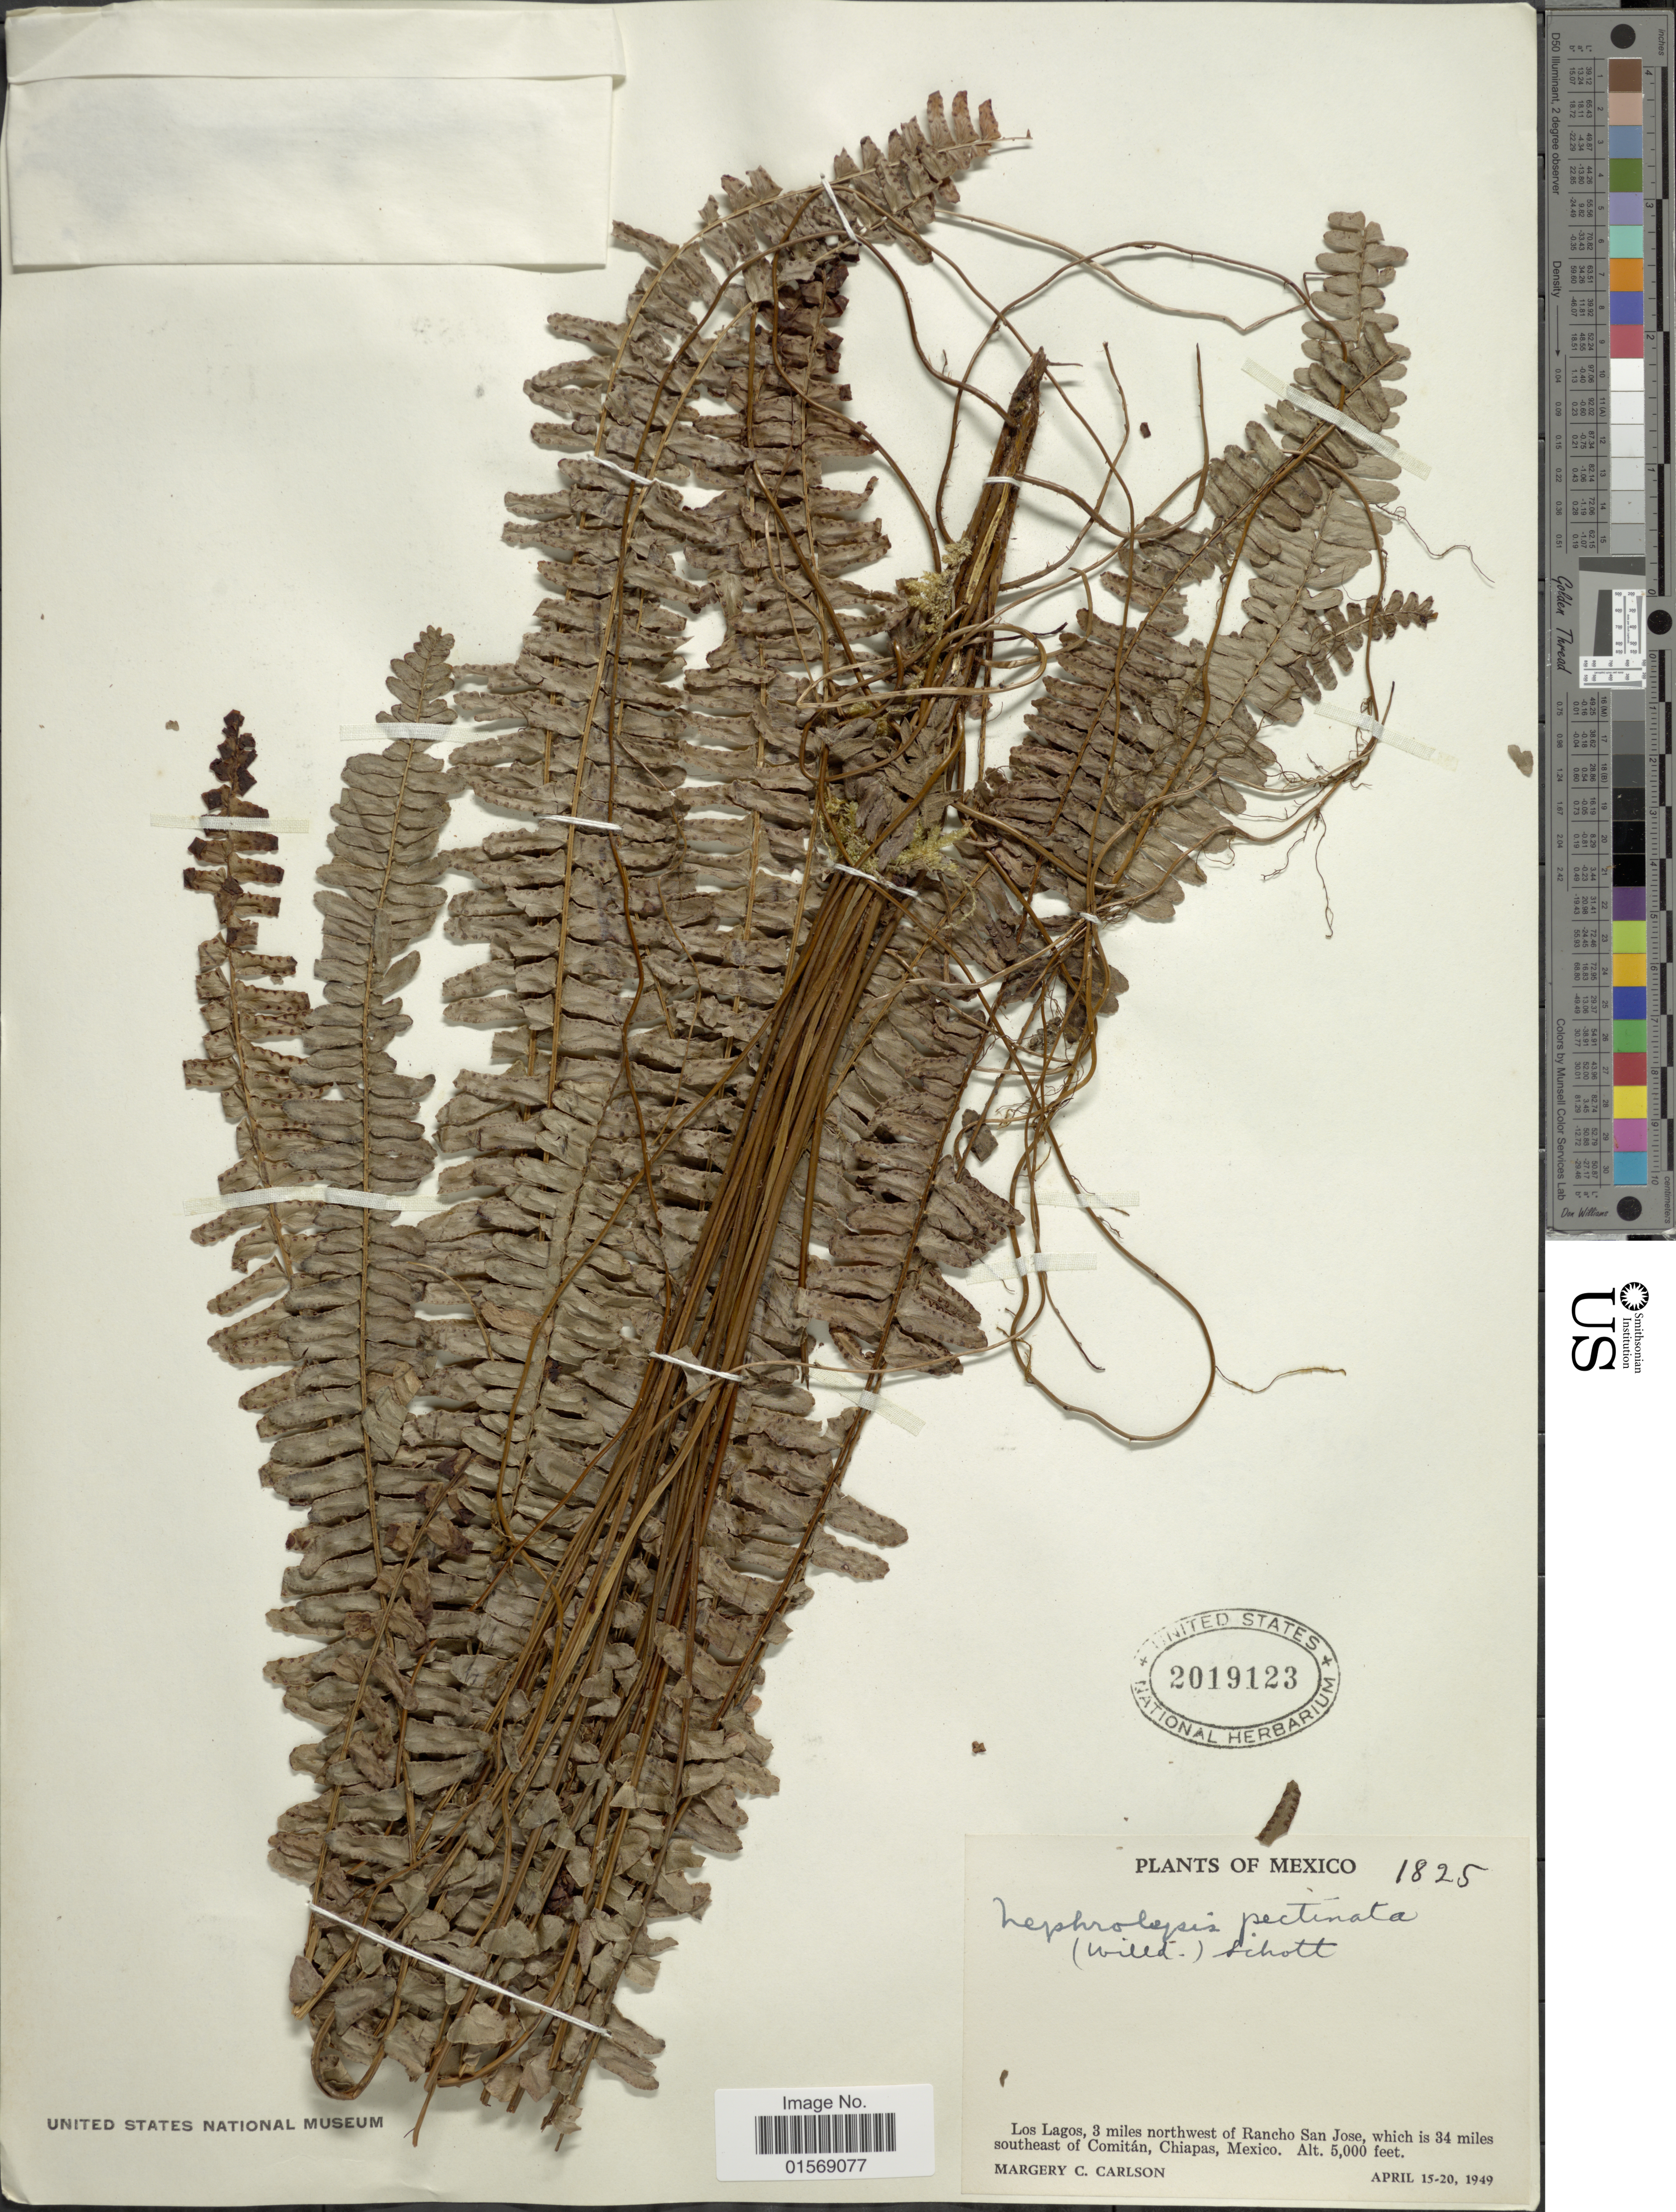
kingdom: Plantae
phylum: Tracheophyta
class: Polypodiopsida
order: Polypodiales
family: Nephrolepidaceae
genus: Nephrolepis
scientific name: Nephrolepis pectinata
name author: (Willd.) Schott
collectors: M. C. Carlson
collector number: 1825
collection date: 1949-04-15/1949-04-20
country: Mexico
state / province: Chiapas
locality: Mexico. Los Lagos, 3 miles northwest of Rancho San Jose, which is 34 miles southeast of Comitan, Chiapas.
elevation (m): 1524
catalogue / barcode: US 2019123